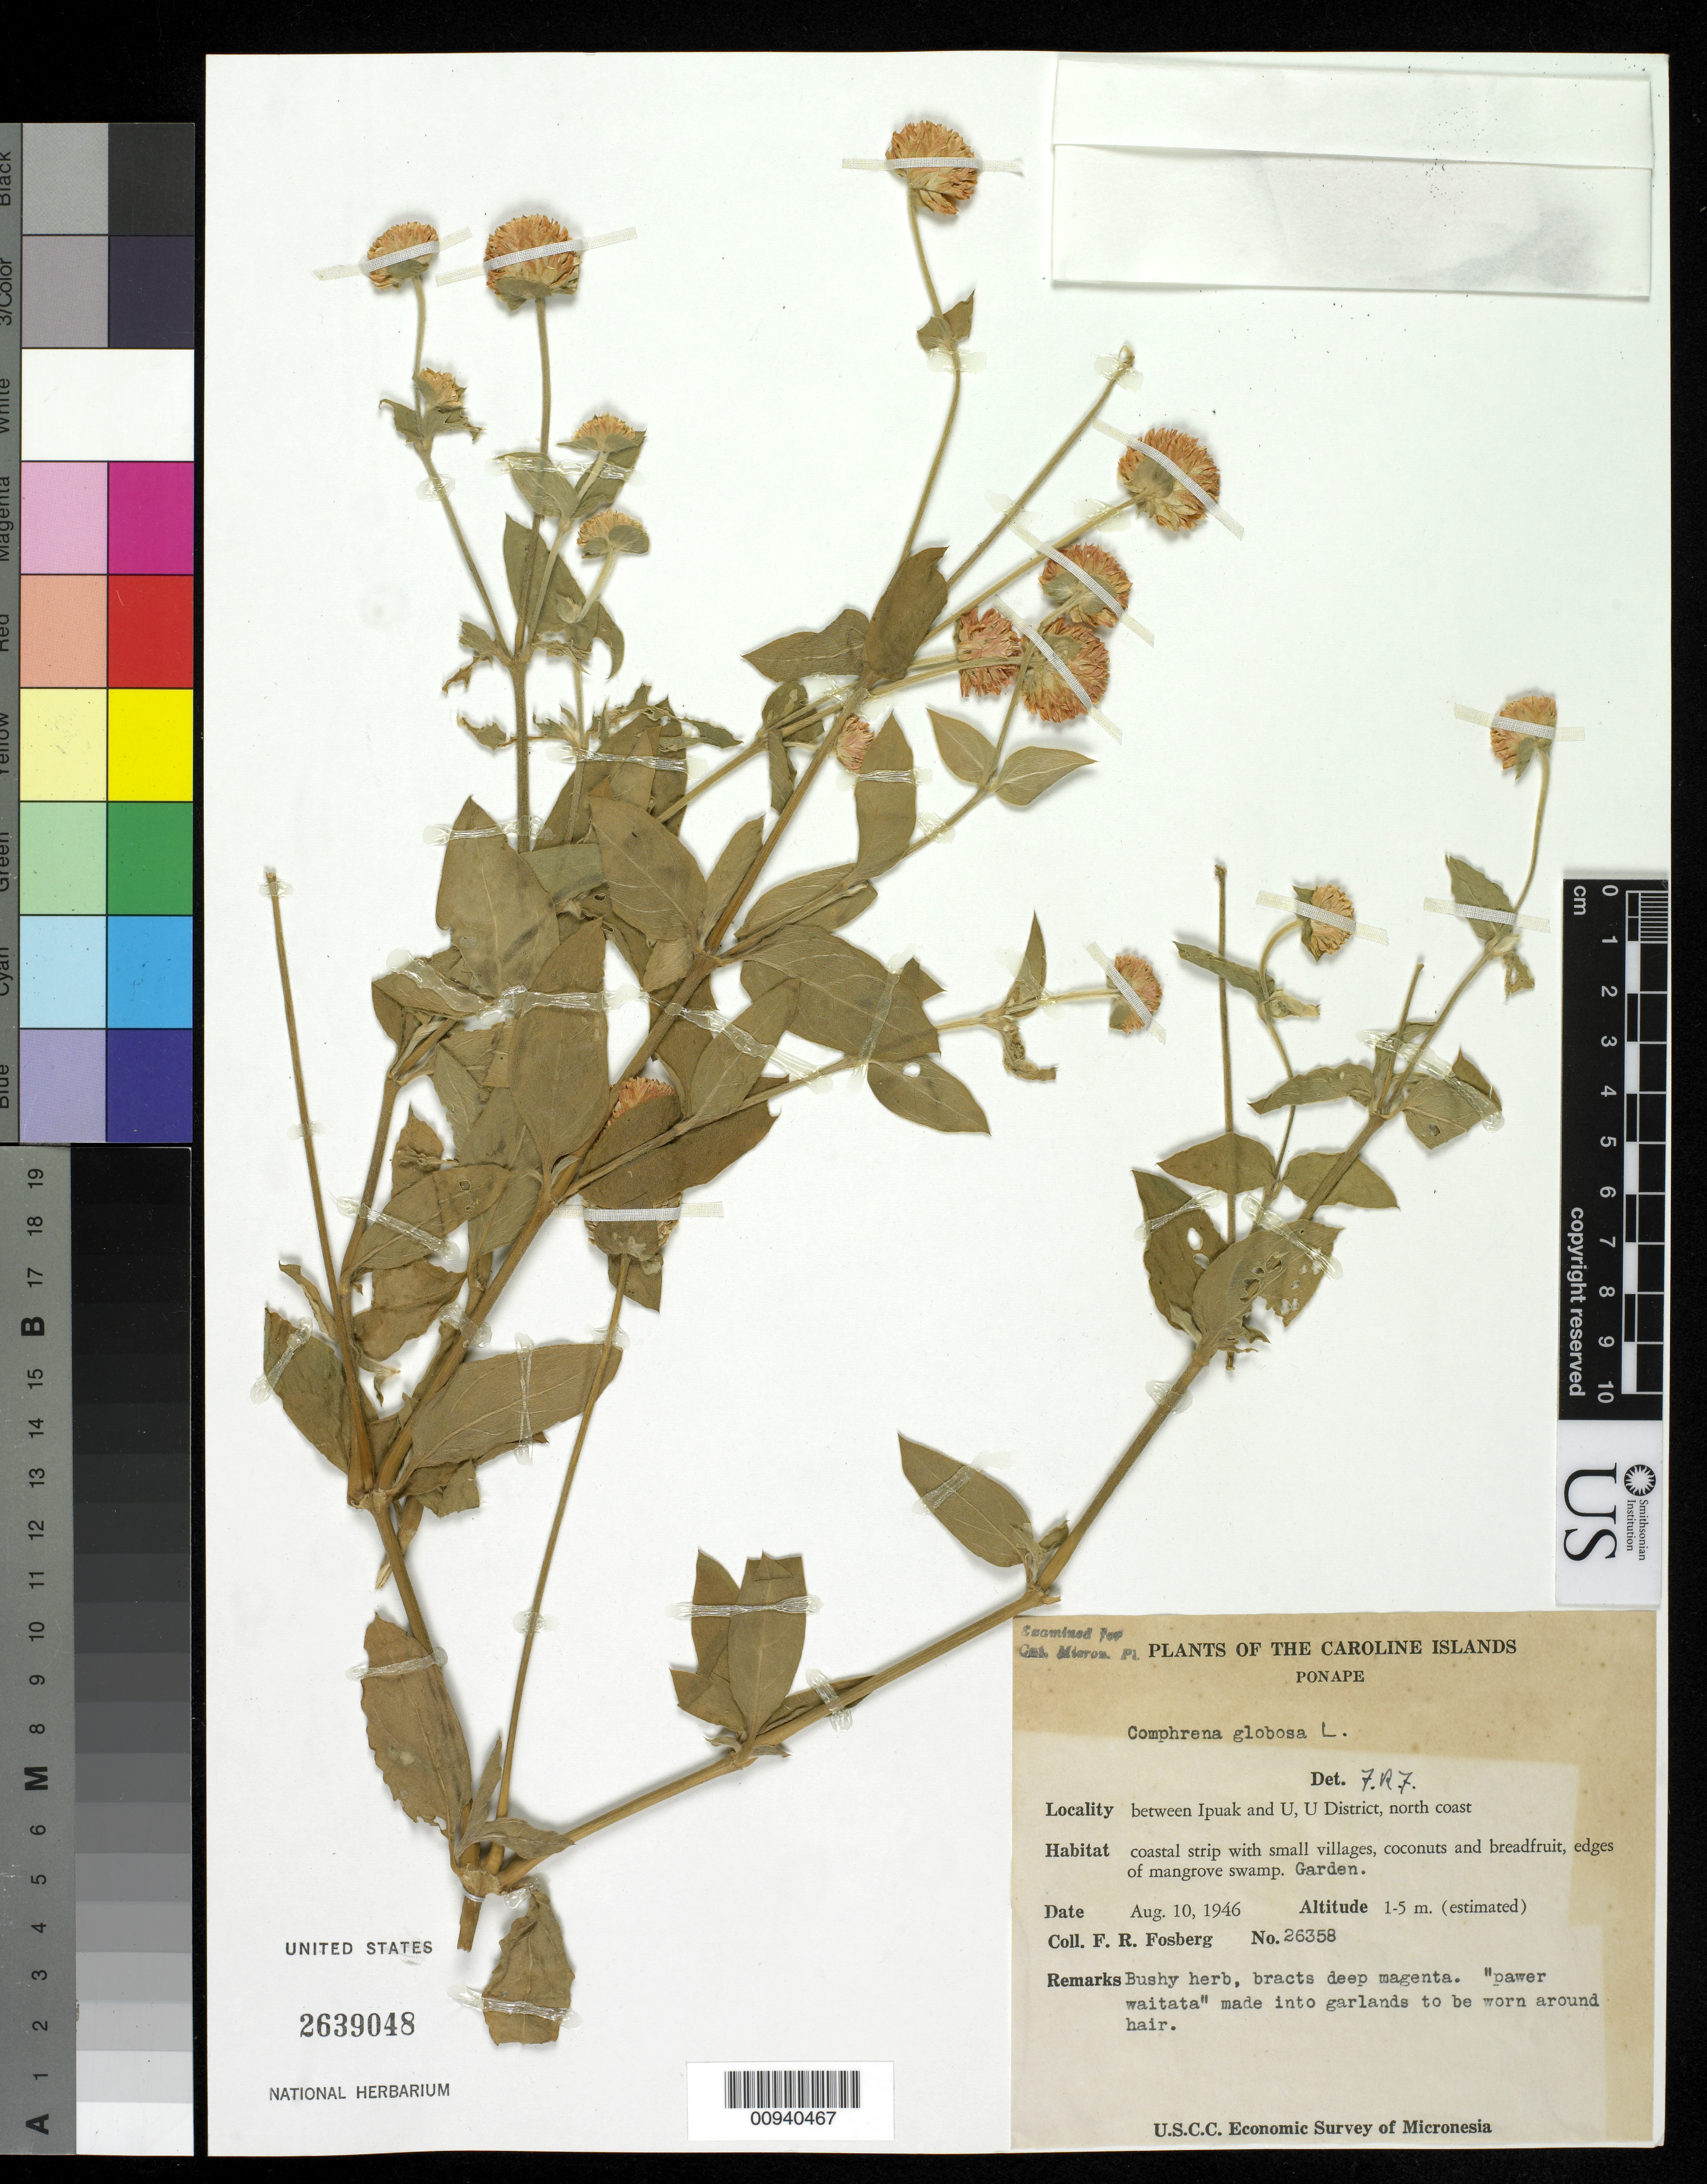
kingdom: Plantae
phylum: Tracheophyta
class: Magnoliopsida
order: Caryophyllales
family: Amaranthaceae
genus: Gomphrena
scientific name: Gomphrena globosa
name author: L.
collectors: F. R. Fosberg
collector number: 26358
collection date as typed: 10 Aug 1946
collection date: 1946-08-10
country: Micronesia, Federated States of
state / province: Pohnpei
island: Pohnpei [Ponape]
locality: Between Ipuak and U, u District, north coast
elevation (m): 1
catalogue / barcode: US 2639048